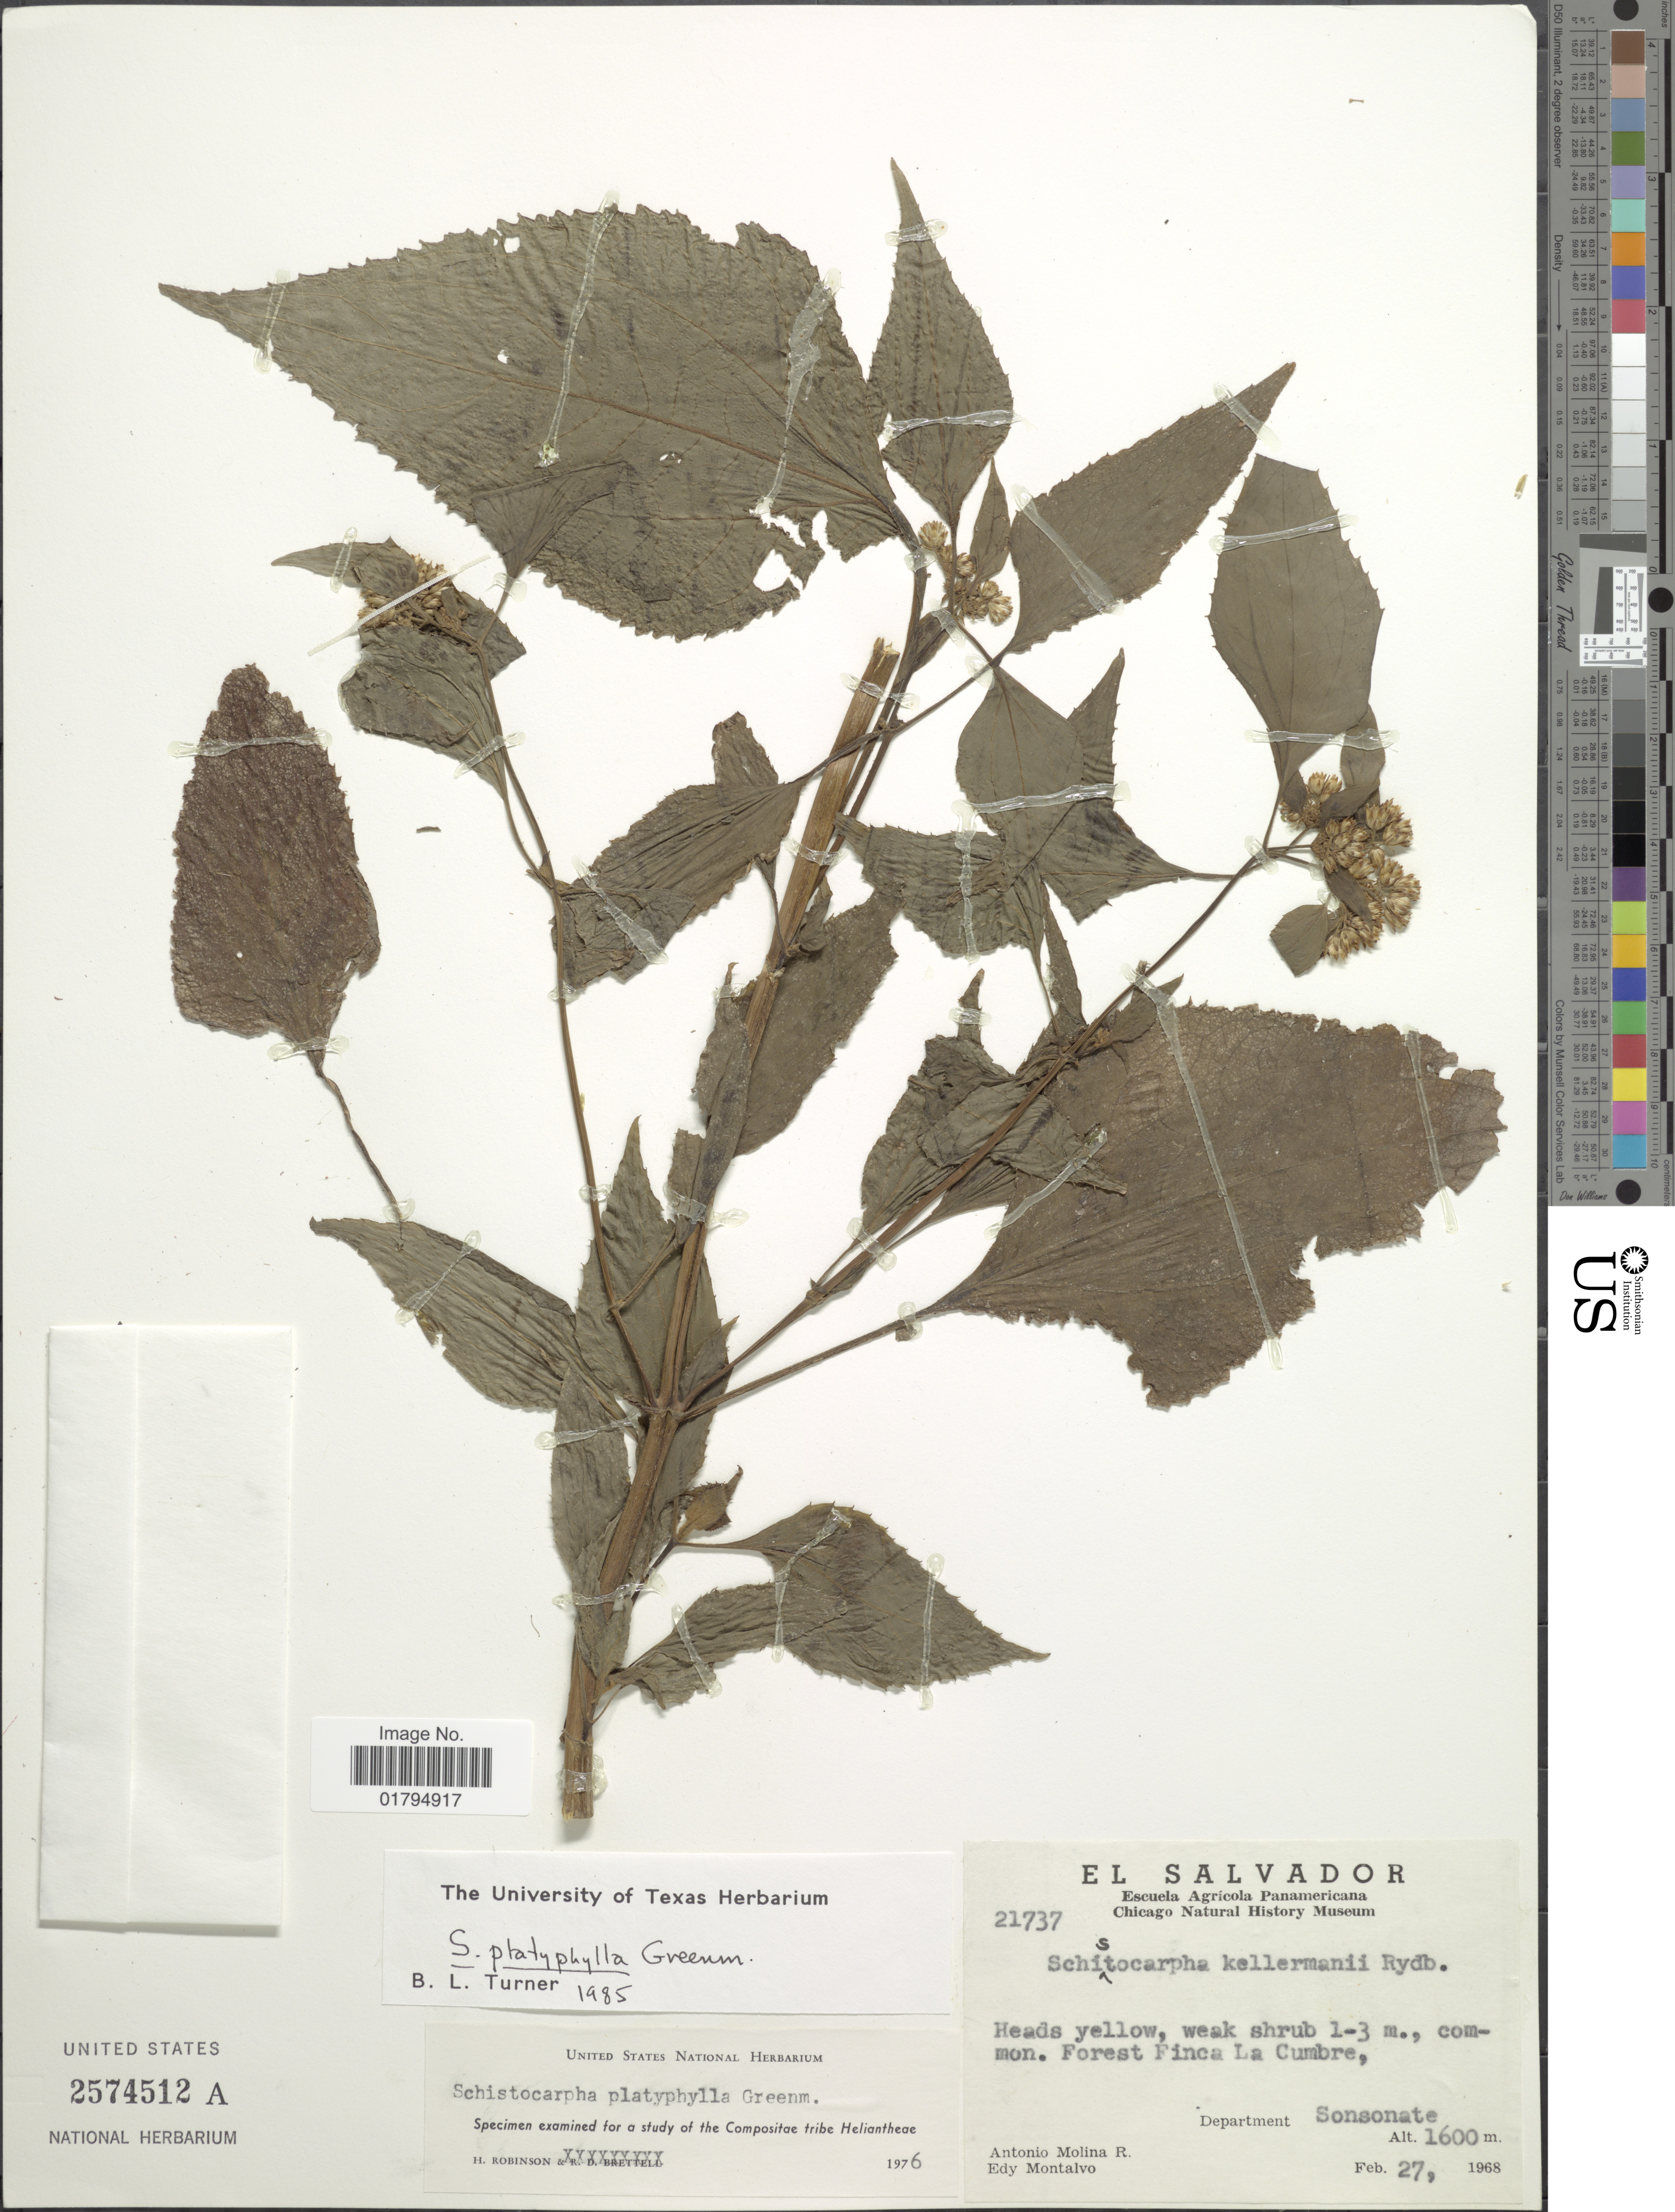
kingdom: Plantae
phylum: Tracheophyta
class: Magnoliopsida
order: Asterales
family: Asteraceae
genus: Schistocarpha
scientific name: Schistocarpha kellermanii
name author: Rydb.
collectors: A. Molina R. & E. A. Montalvo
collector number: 21737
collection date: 1968-02-27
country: El Salvador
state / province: Sonsonate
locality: Forest Finca La Cumbre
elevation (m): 1600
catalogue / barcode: US 2574512A